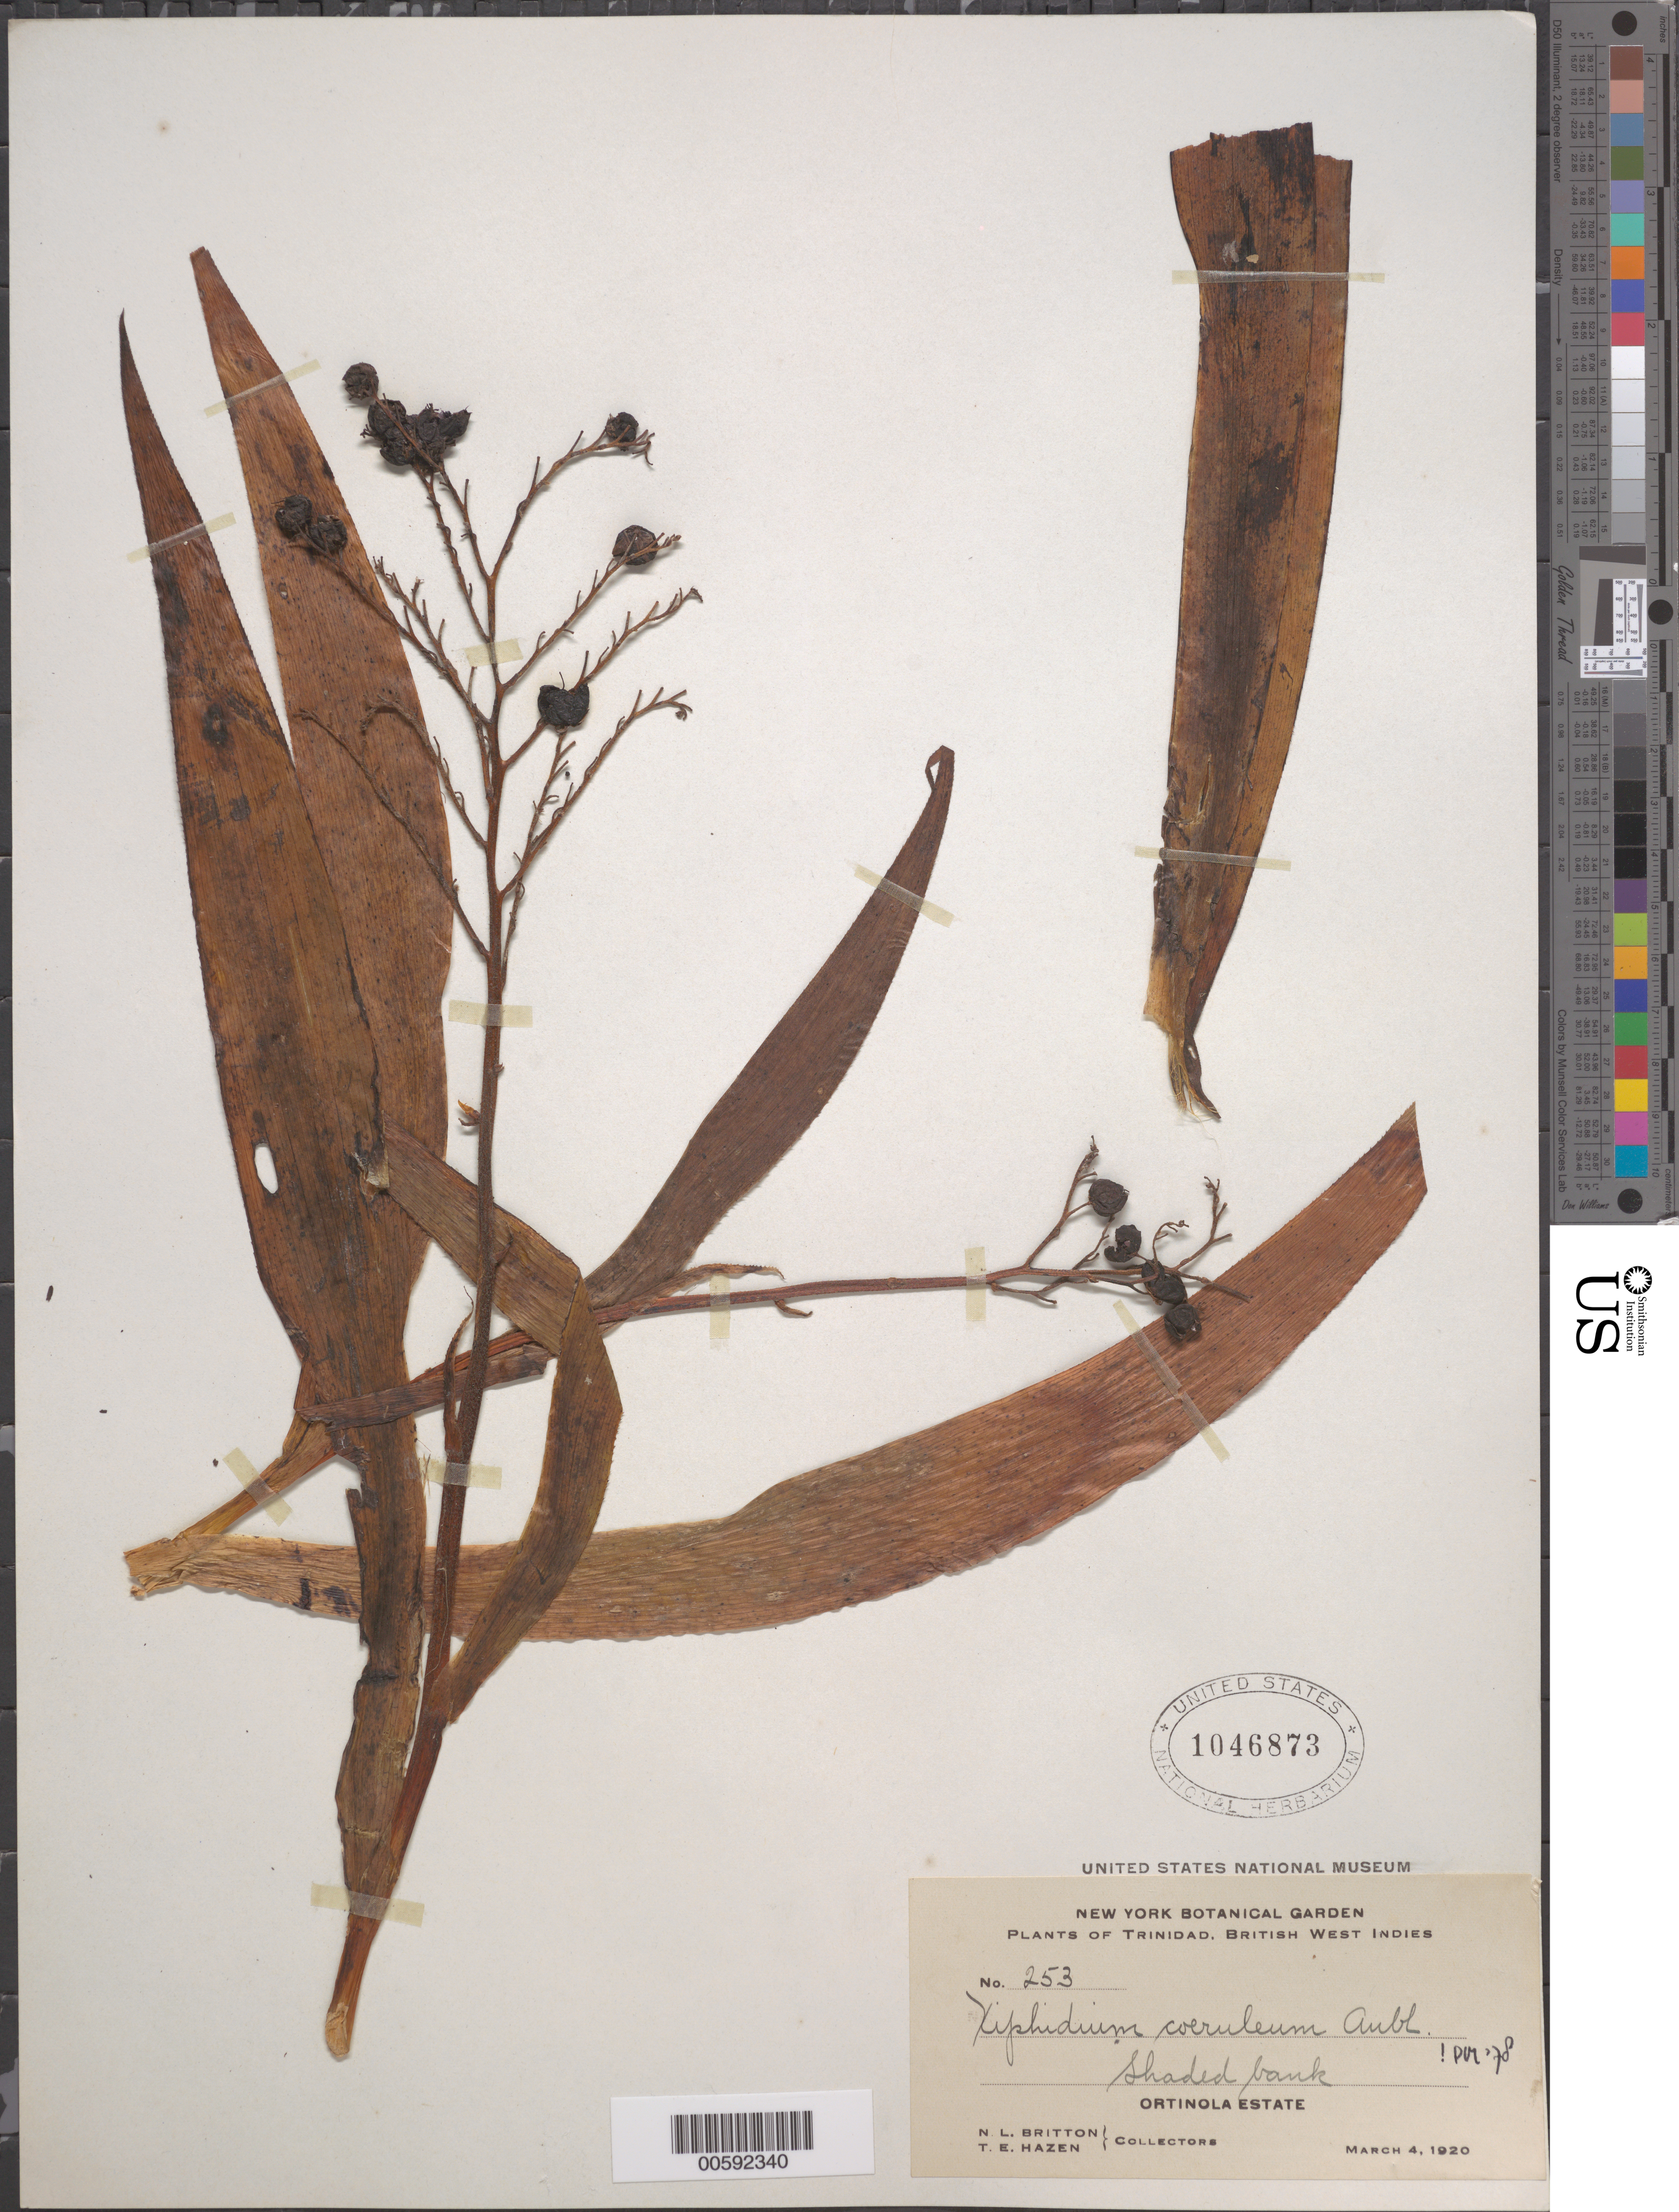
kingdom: Plantae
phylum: Tracheophyta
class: Liliopsida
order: Commelinales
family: Haemodoraceae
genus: Xiphidium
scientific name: Xiphidium caeruleum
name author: Aubl.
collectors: N. Britton & T. E. Hazen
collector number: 253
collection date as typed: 04 Mar 1920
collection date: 1920-03-04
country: Trinidad and Tobago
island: Trinidad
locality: Ortinola Estate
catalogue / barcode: US 1046873